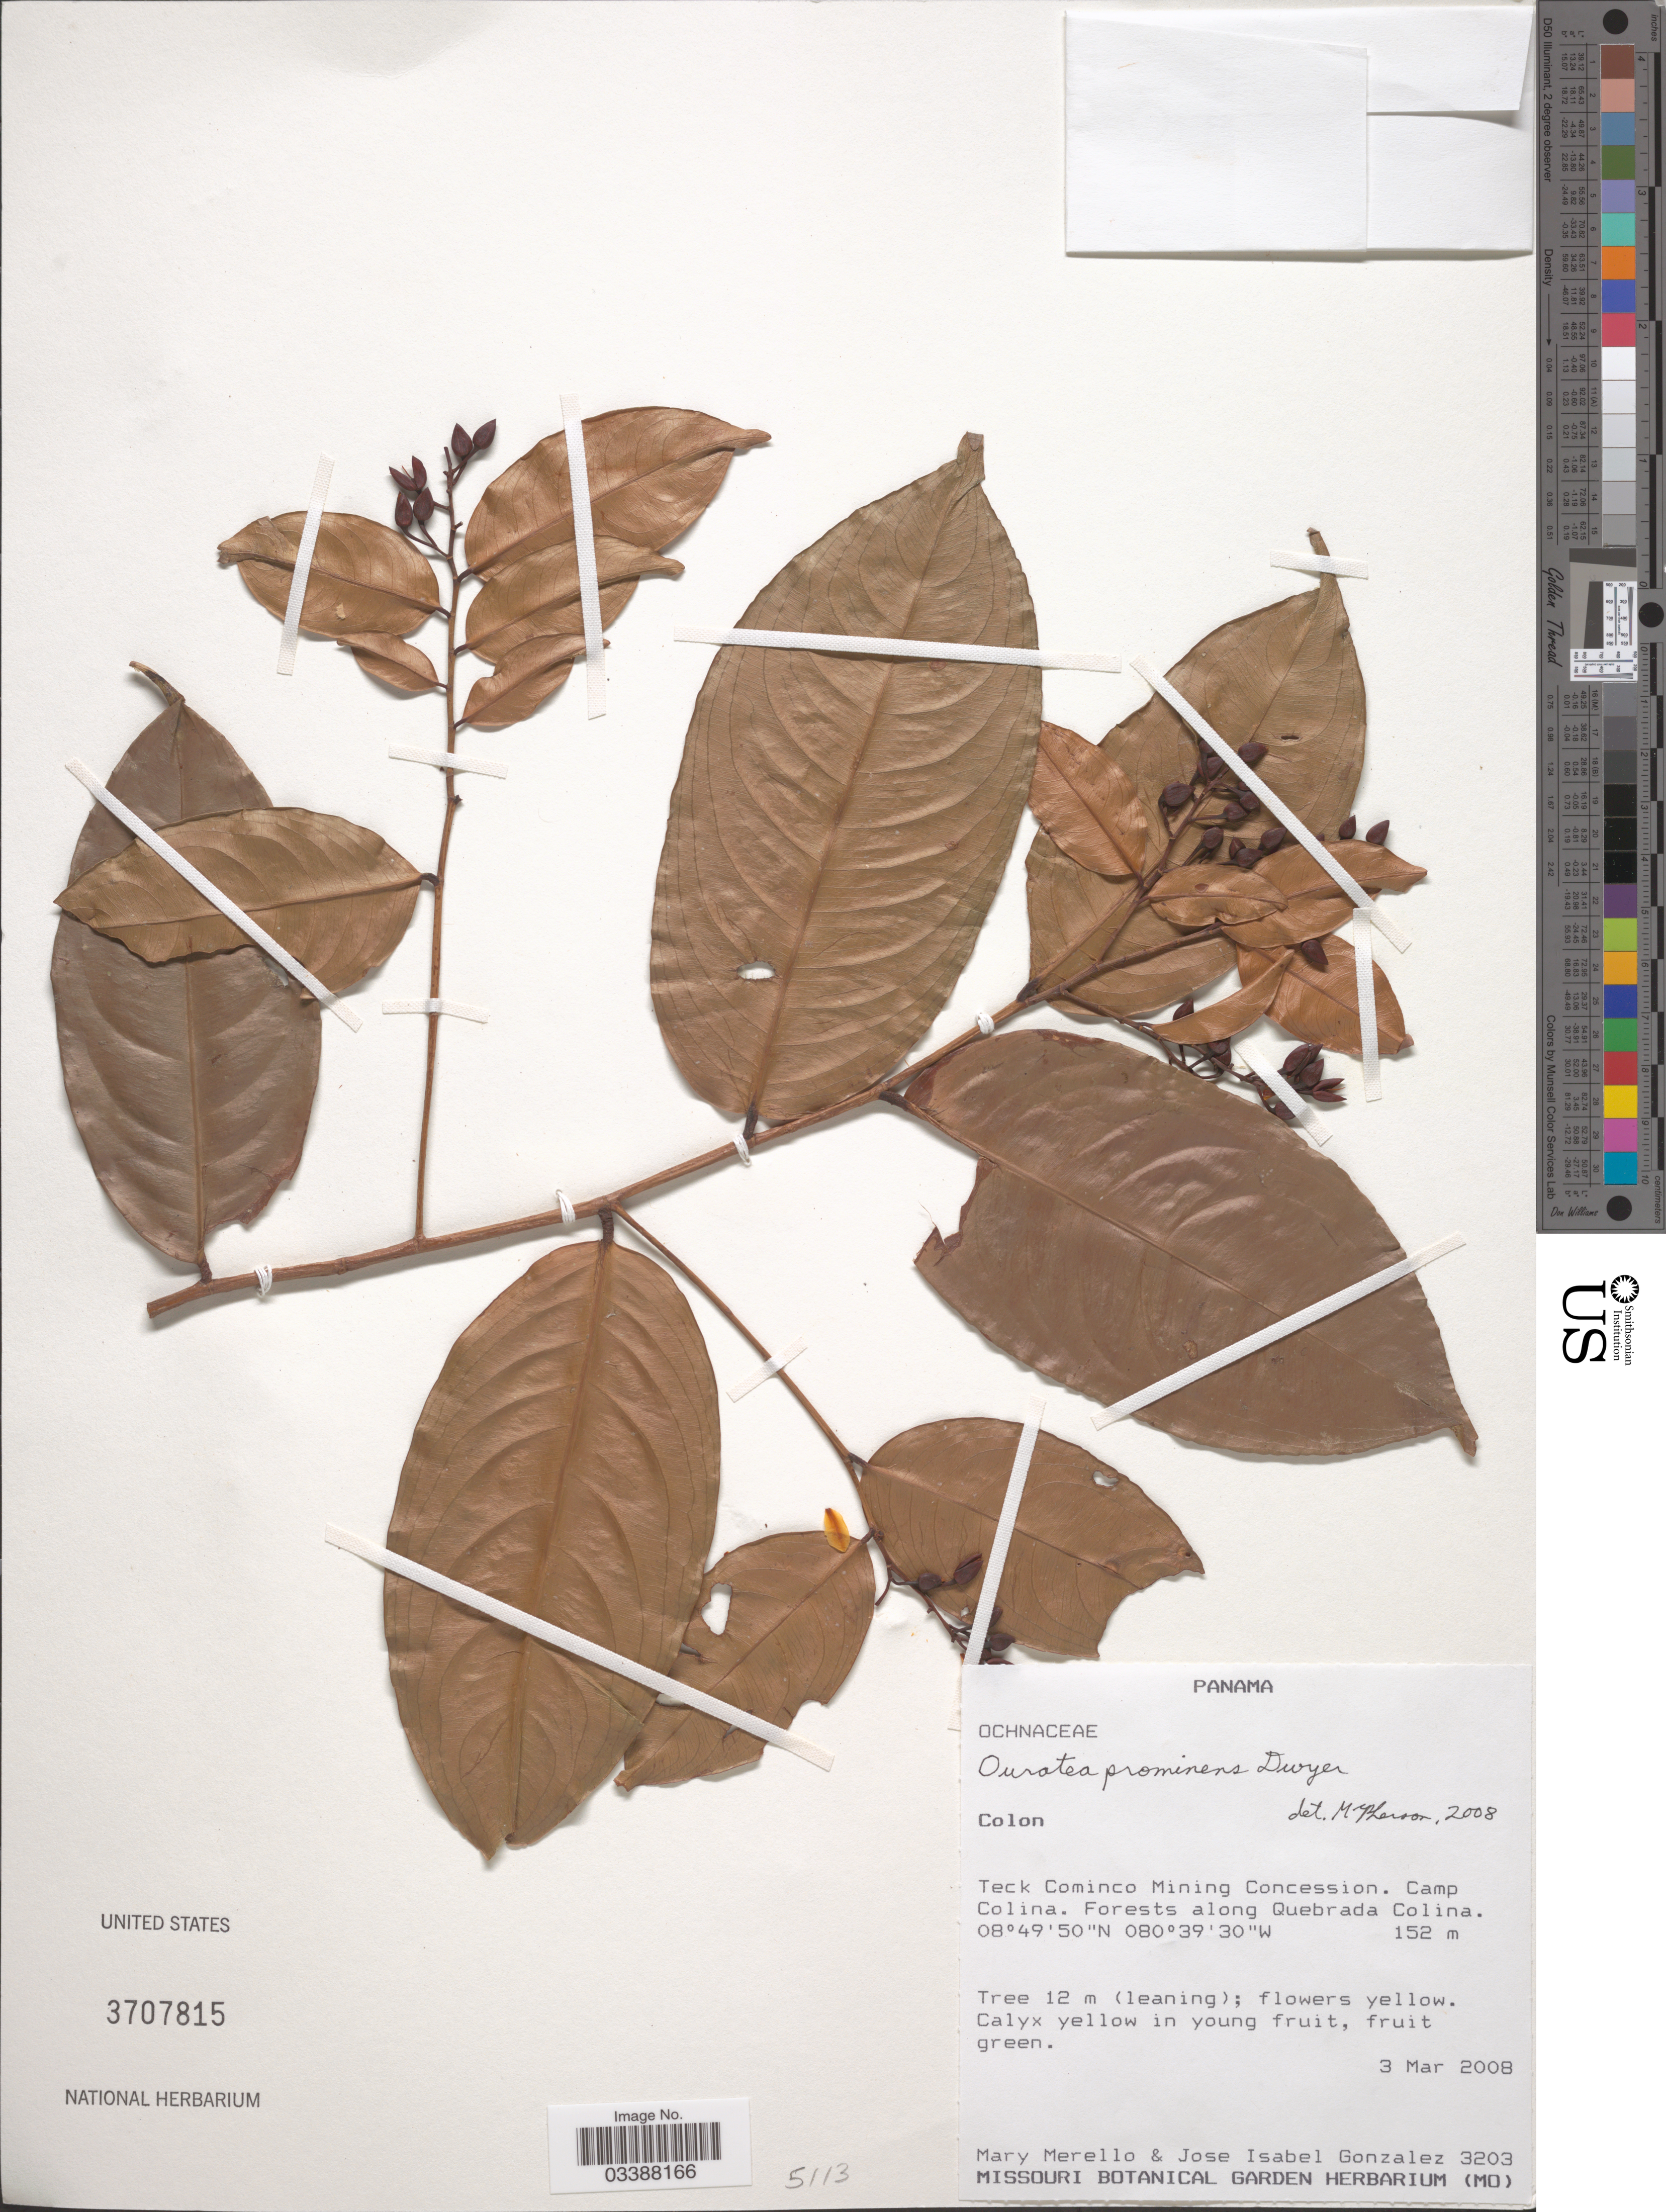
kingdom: Plantae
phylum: Tracheophyta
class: Magnoliopsida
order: Malpighiales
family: Ochnaceae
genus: Ouratea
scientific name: Ouratea prominens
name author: Dwyer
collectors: M. Merello & J. I. Gonzalez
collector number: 3203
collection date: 2008-03-03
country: Panama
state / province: Colón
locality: Teck Cominco Mining Concession. Camp Colina. Forests along Quebrada Colina.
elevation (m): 152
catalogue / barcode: US 3707815